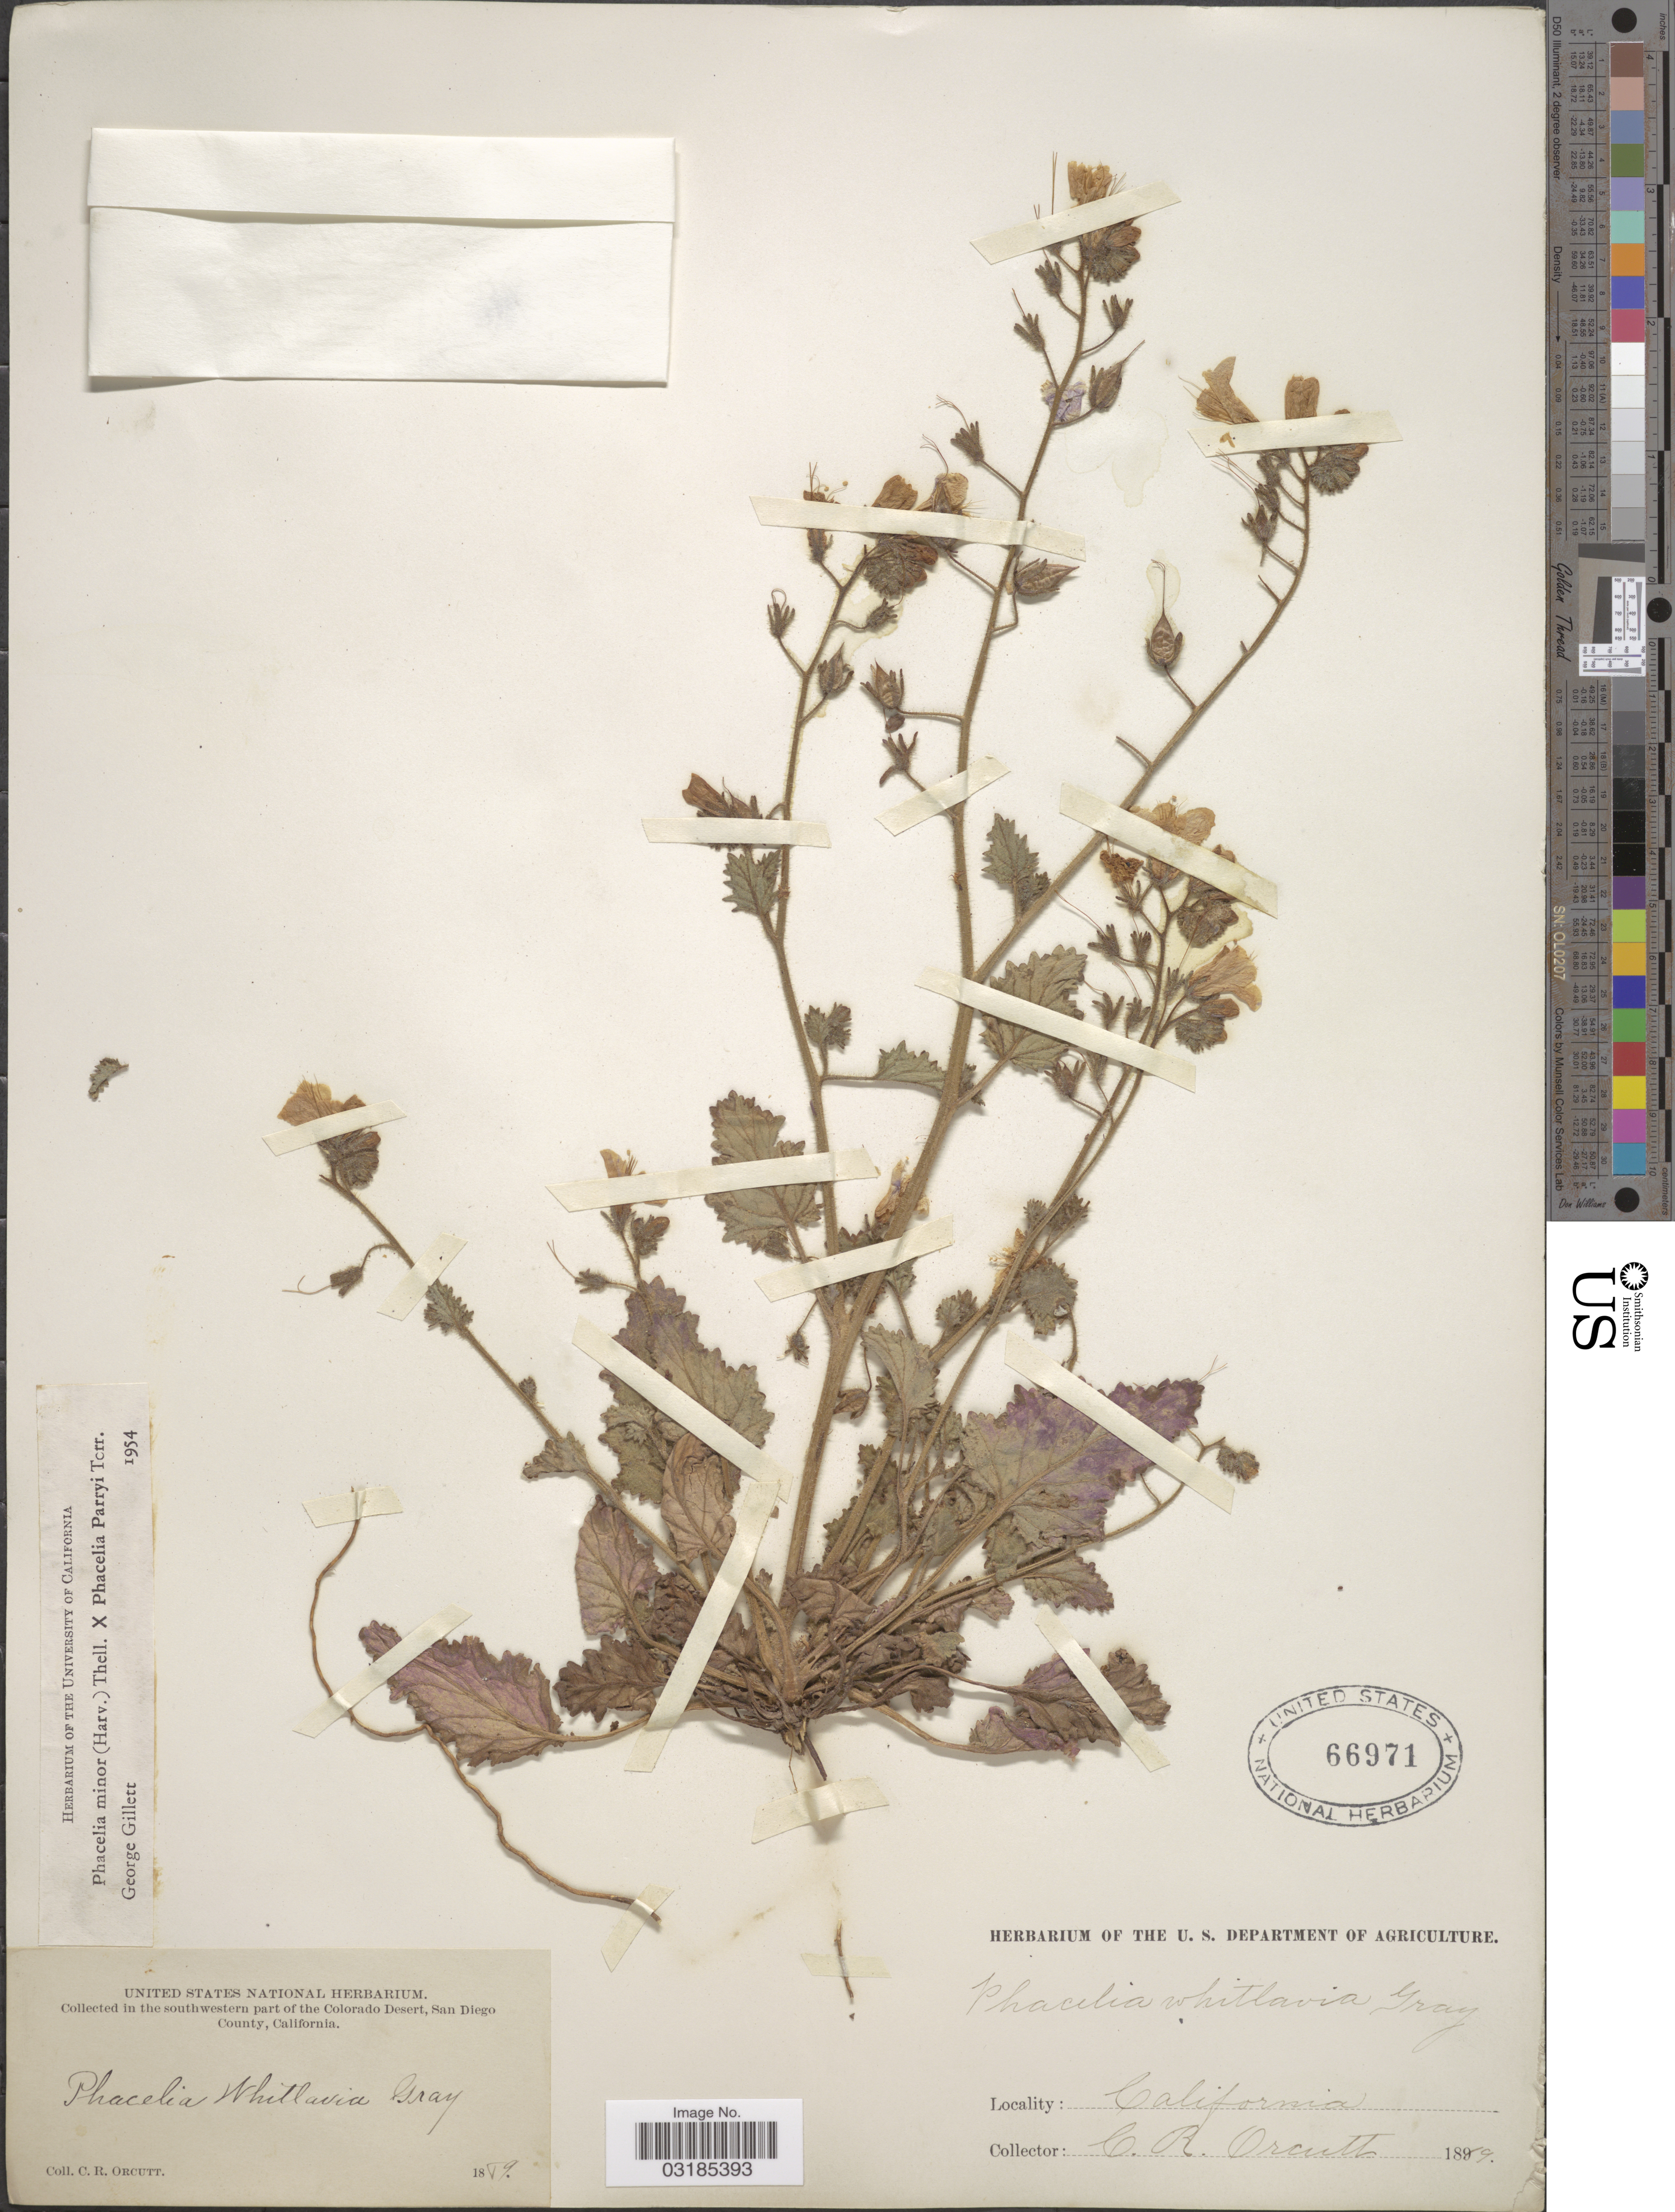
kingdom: Plantae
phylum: Tracheophyta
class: Magnoliopsida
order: Boraginales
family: Hydrophyllaceae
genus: Phacelia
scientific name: Phacelia minor x P. parryi Torr. in Emory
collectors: C. R. Orcutt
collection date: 1889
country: United States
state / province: California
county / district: San Diego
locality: Southwestern part of the Colorado Desert, San Diego County.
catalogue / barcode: US 66971